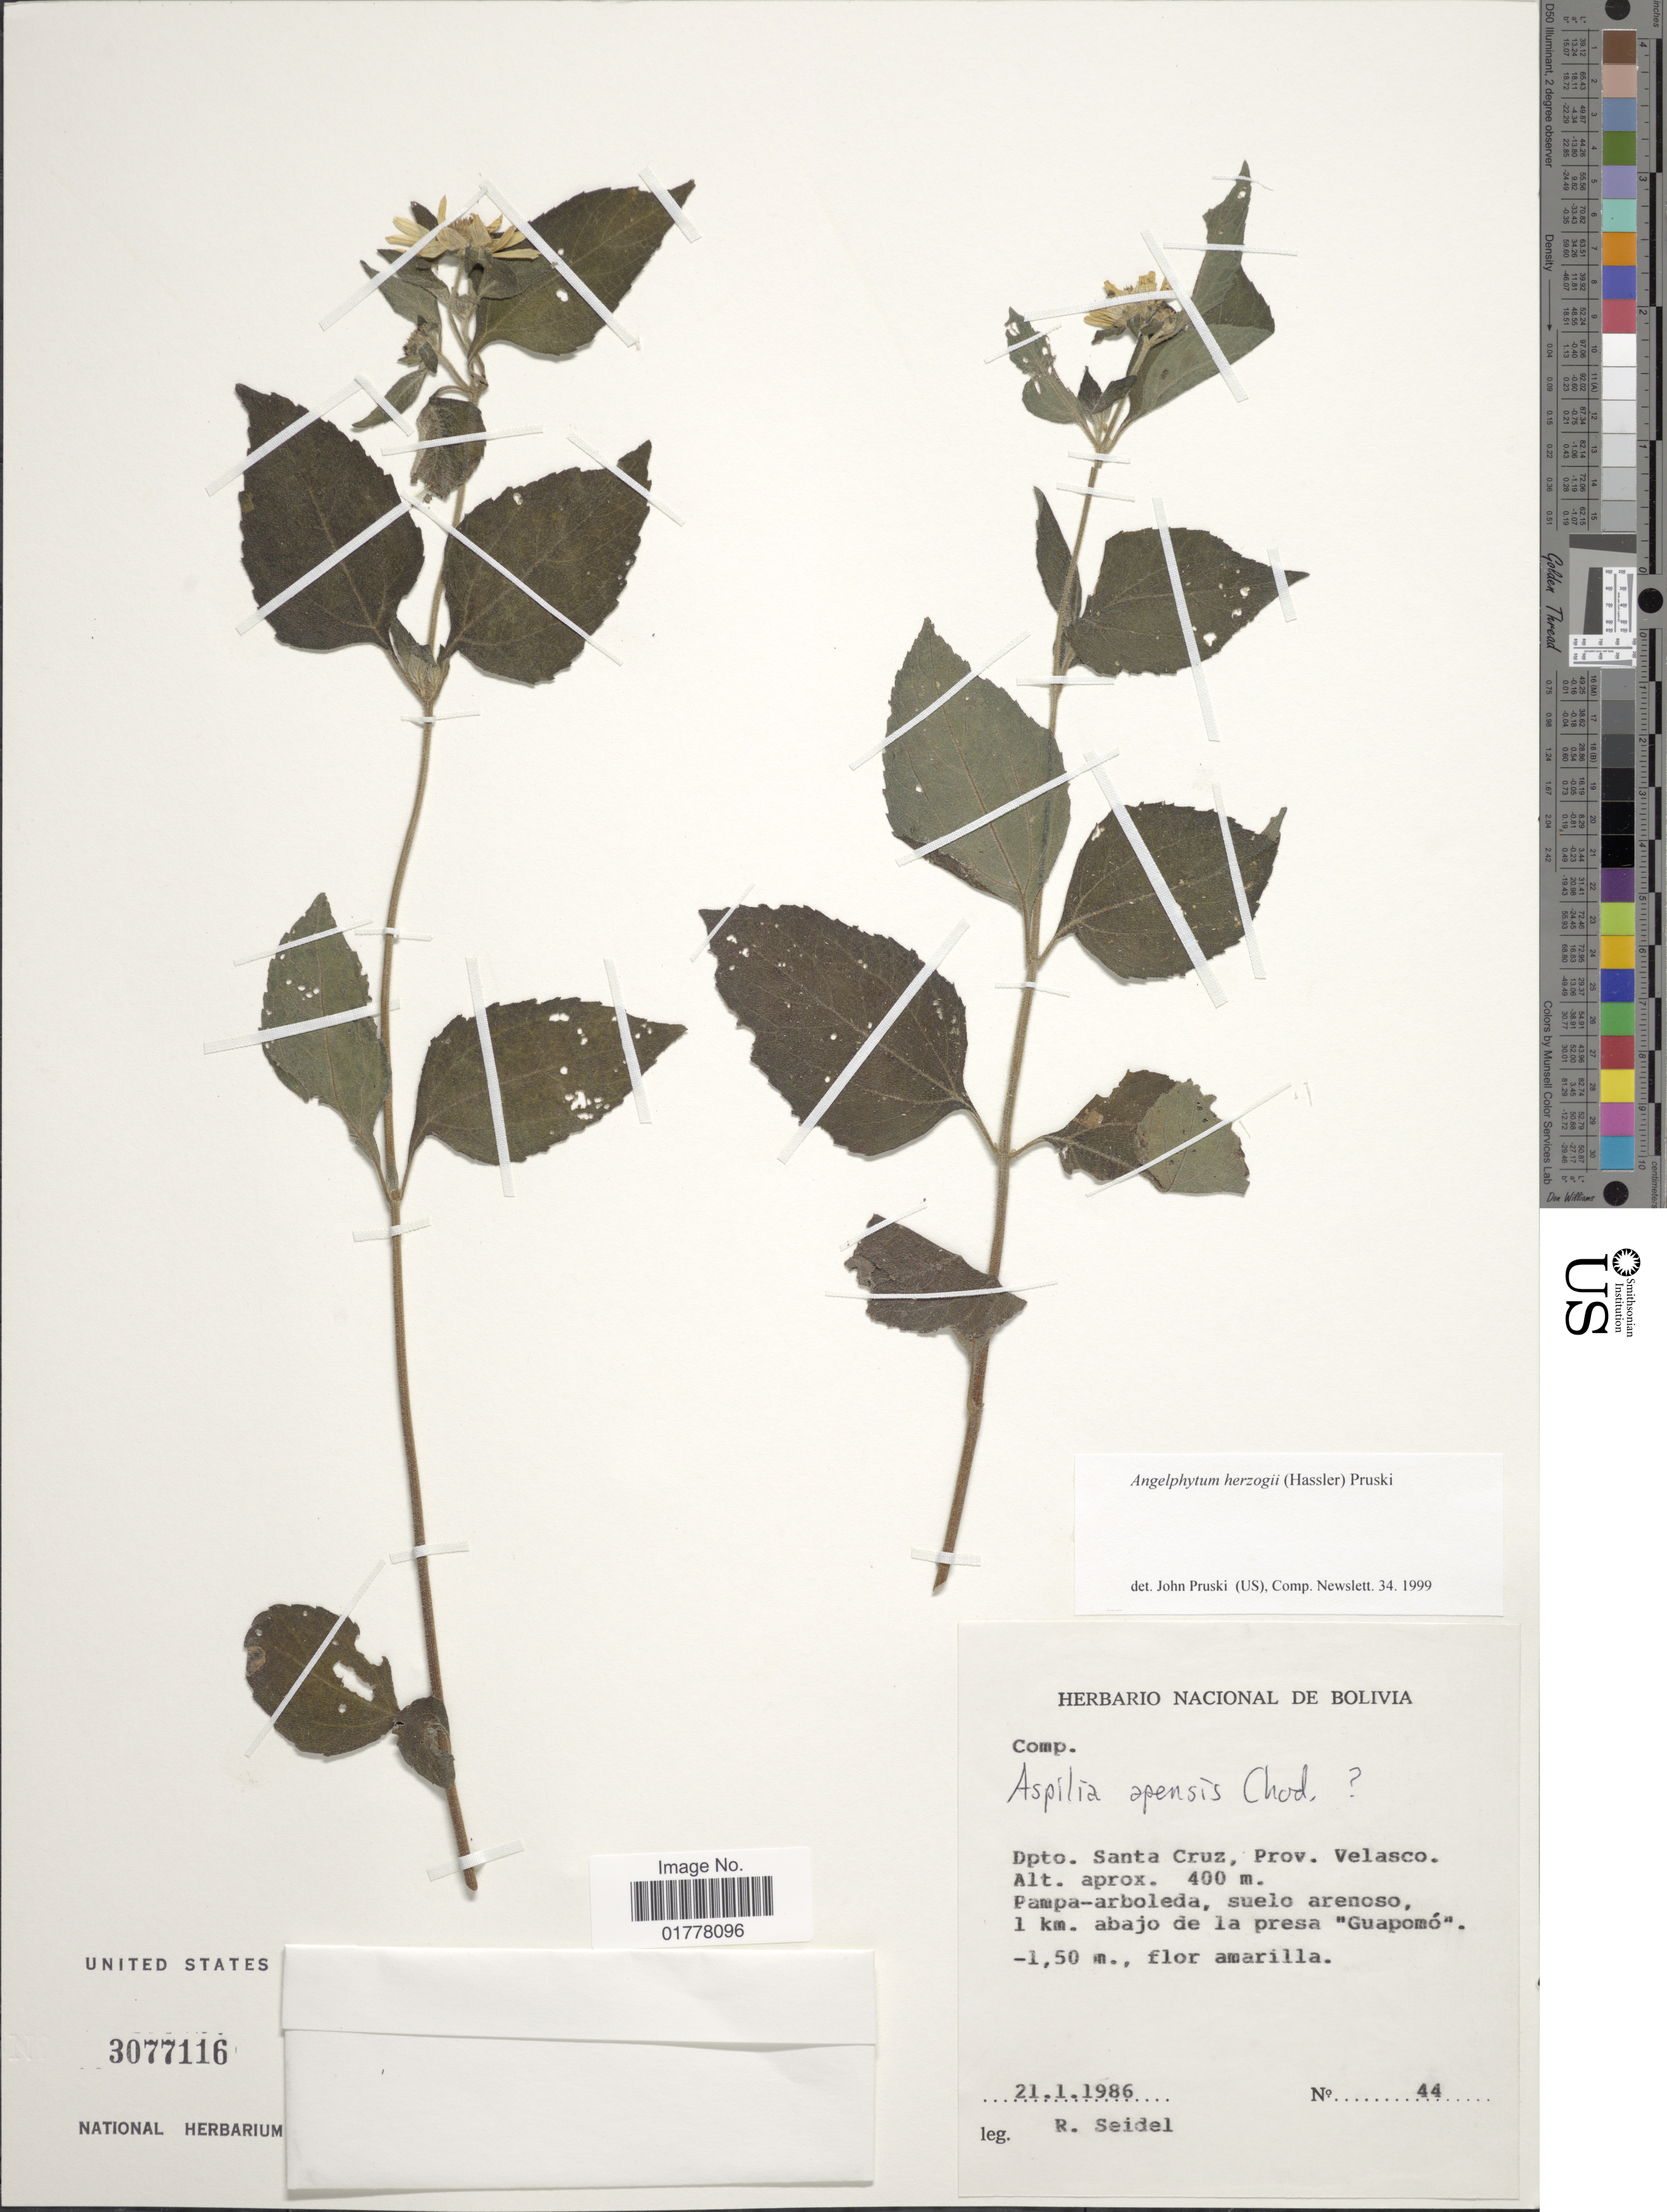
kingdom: Plantae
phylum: Tracheophyta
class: Magnoliopsida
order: Asterales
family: Asteraceae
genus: Angelphytum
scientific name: Angelphytum hertzogii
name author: (Hassl.) Pruski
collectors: R. Seidel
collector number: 44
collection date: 1986-01-21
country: Bolivia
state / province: Santa Cruz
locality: Dpto. Santa Cruz, Prov. Velasco. Pampa-arboleda, suelo arenoso, 1 km. abajo de la presa "Guapomó"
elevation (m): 400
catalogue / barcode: US 3077116